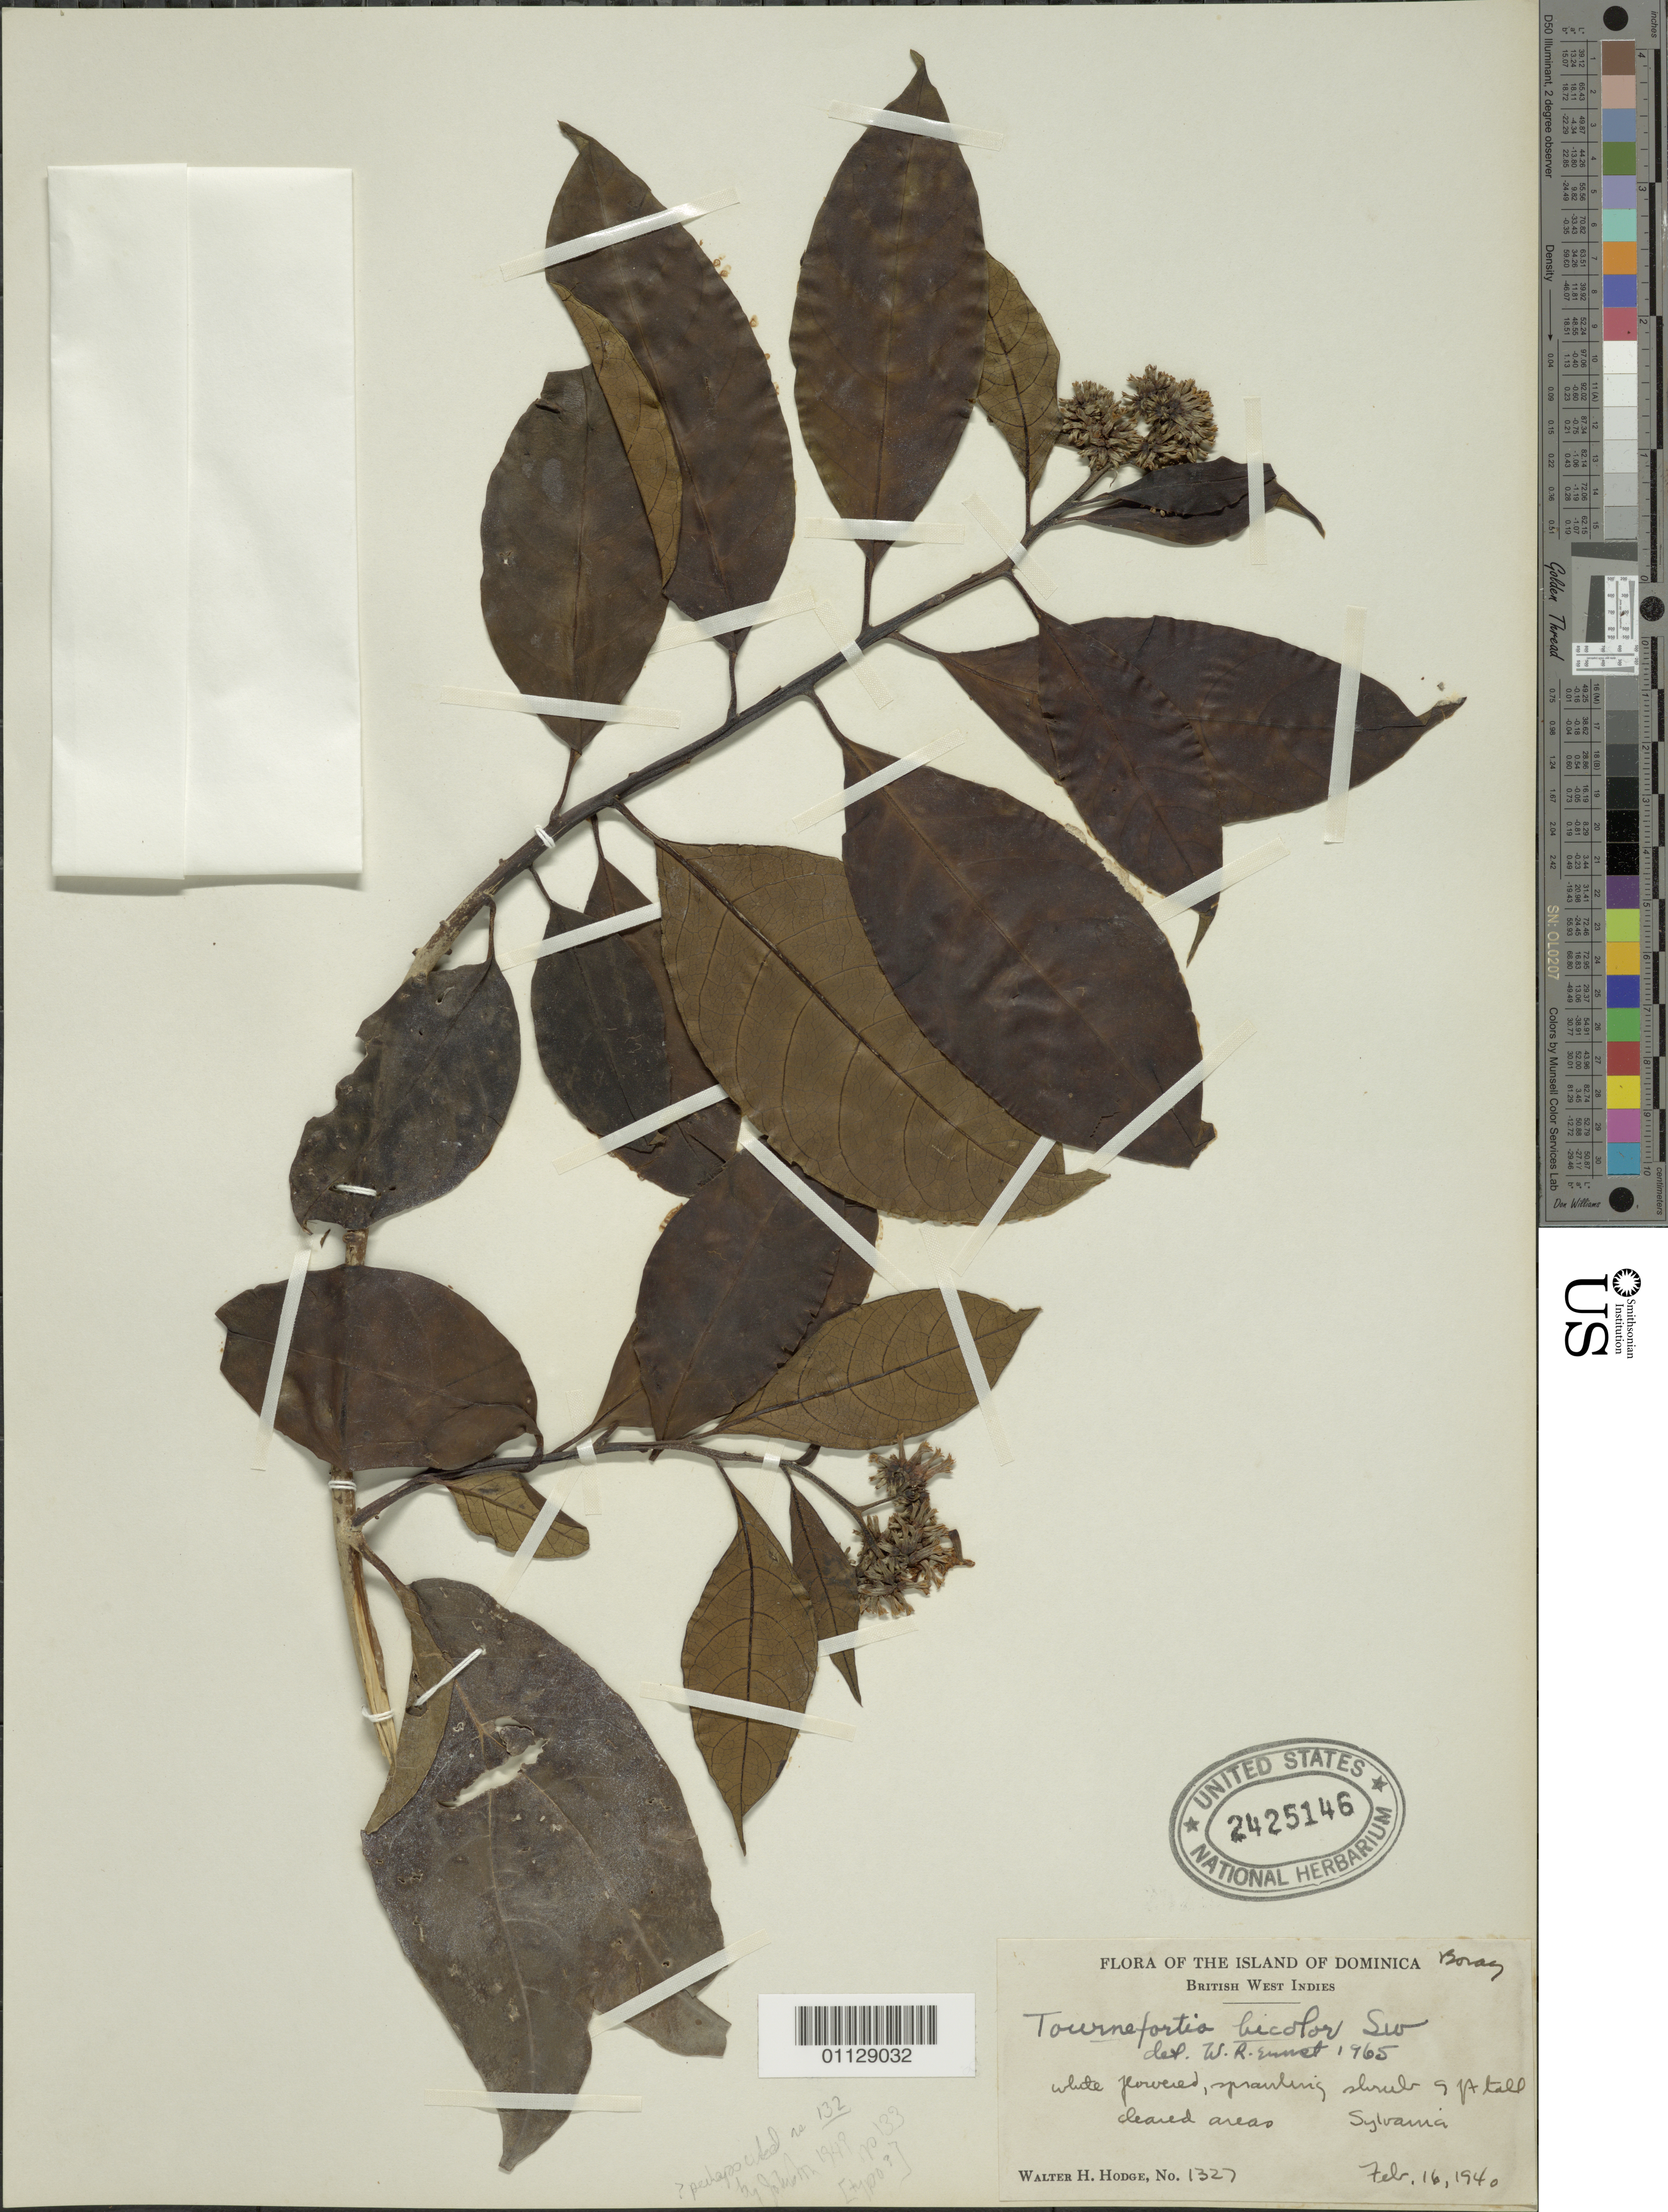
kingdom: Plantae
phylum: Tracheophyta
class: Magnoliopsida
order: Boraginales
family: Heliotropiaceae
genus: Tournefortia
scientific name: Tournefortia bicolor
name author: Sw.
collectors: W. Hodge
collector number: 1327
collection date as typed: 16 Feb 1940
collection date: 1940-02-16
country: Dominica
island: Dominica I.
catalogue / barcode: US 2425146